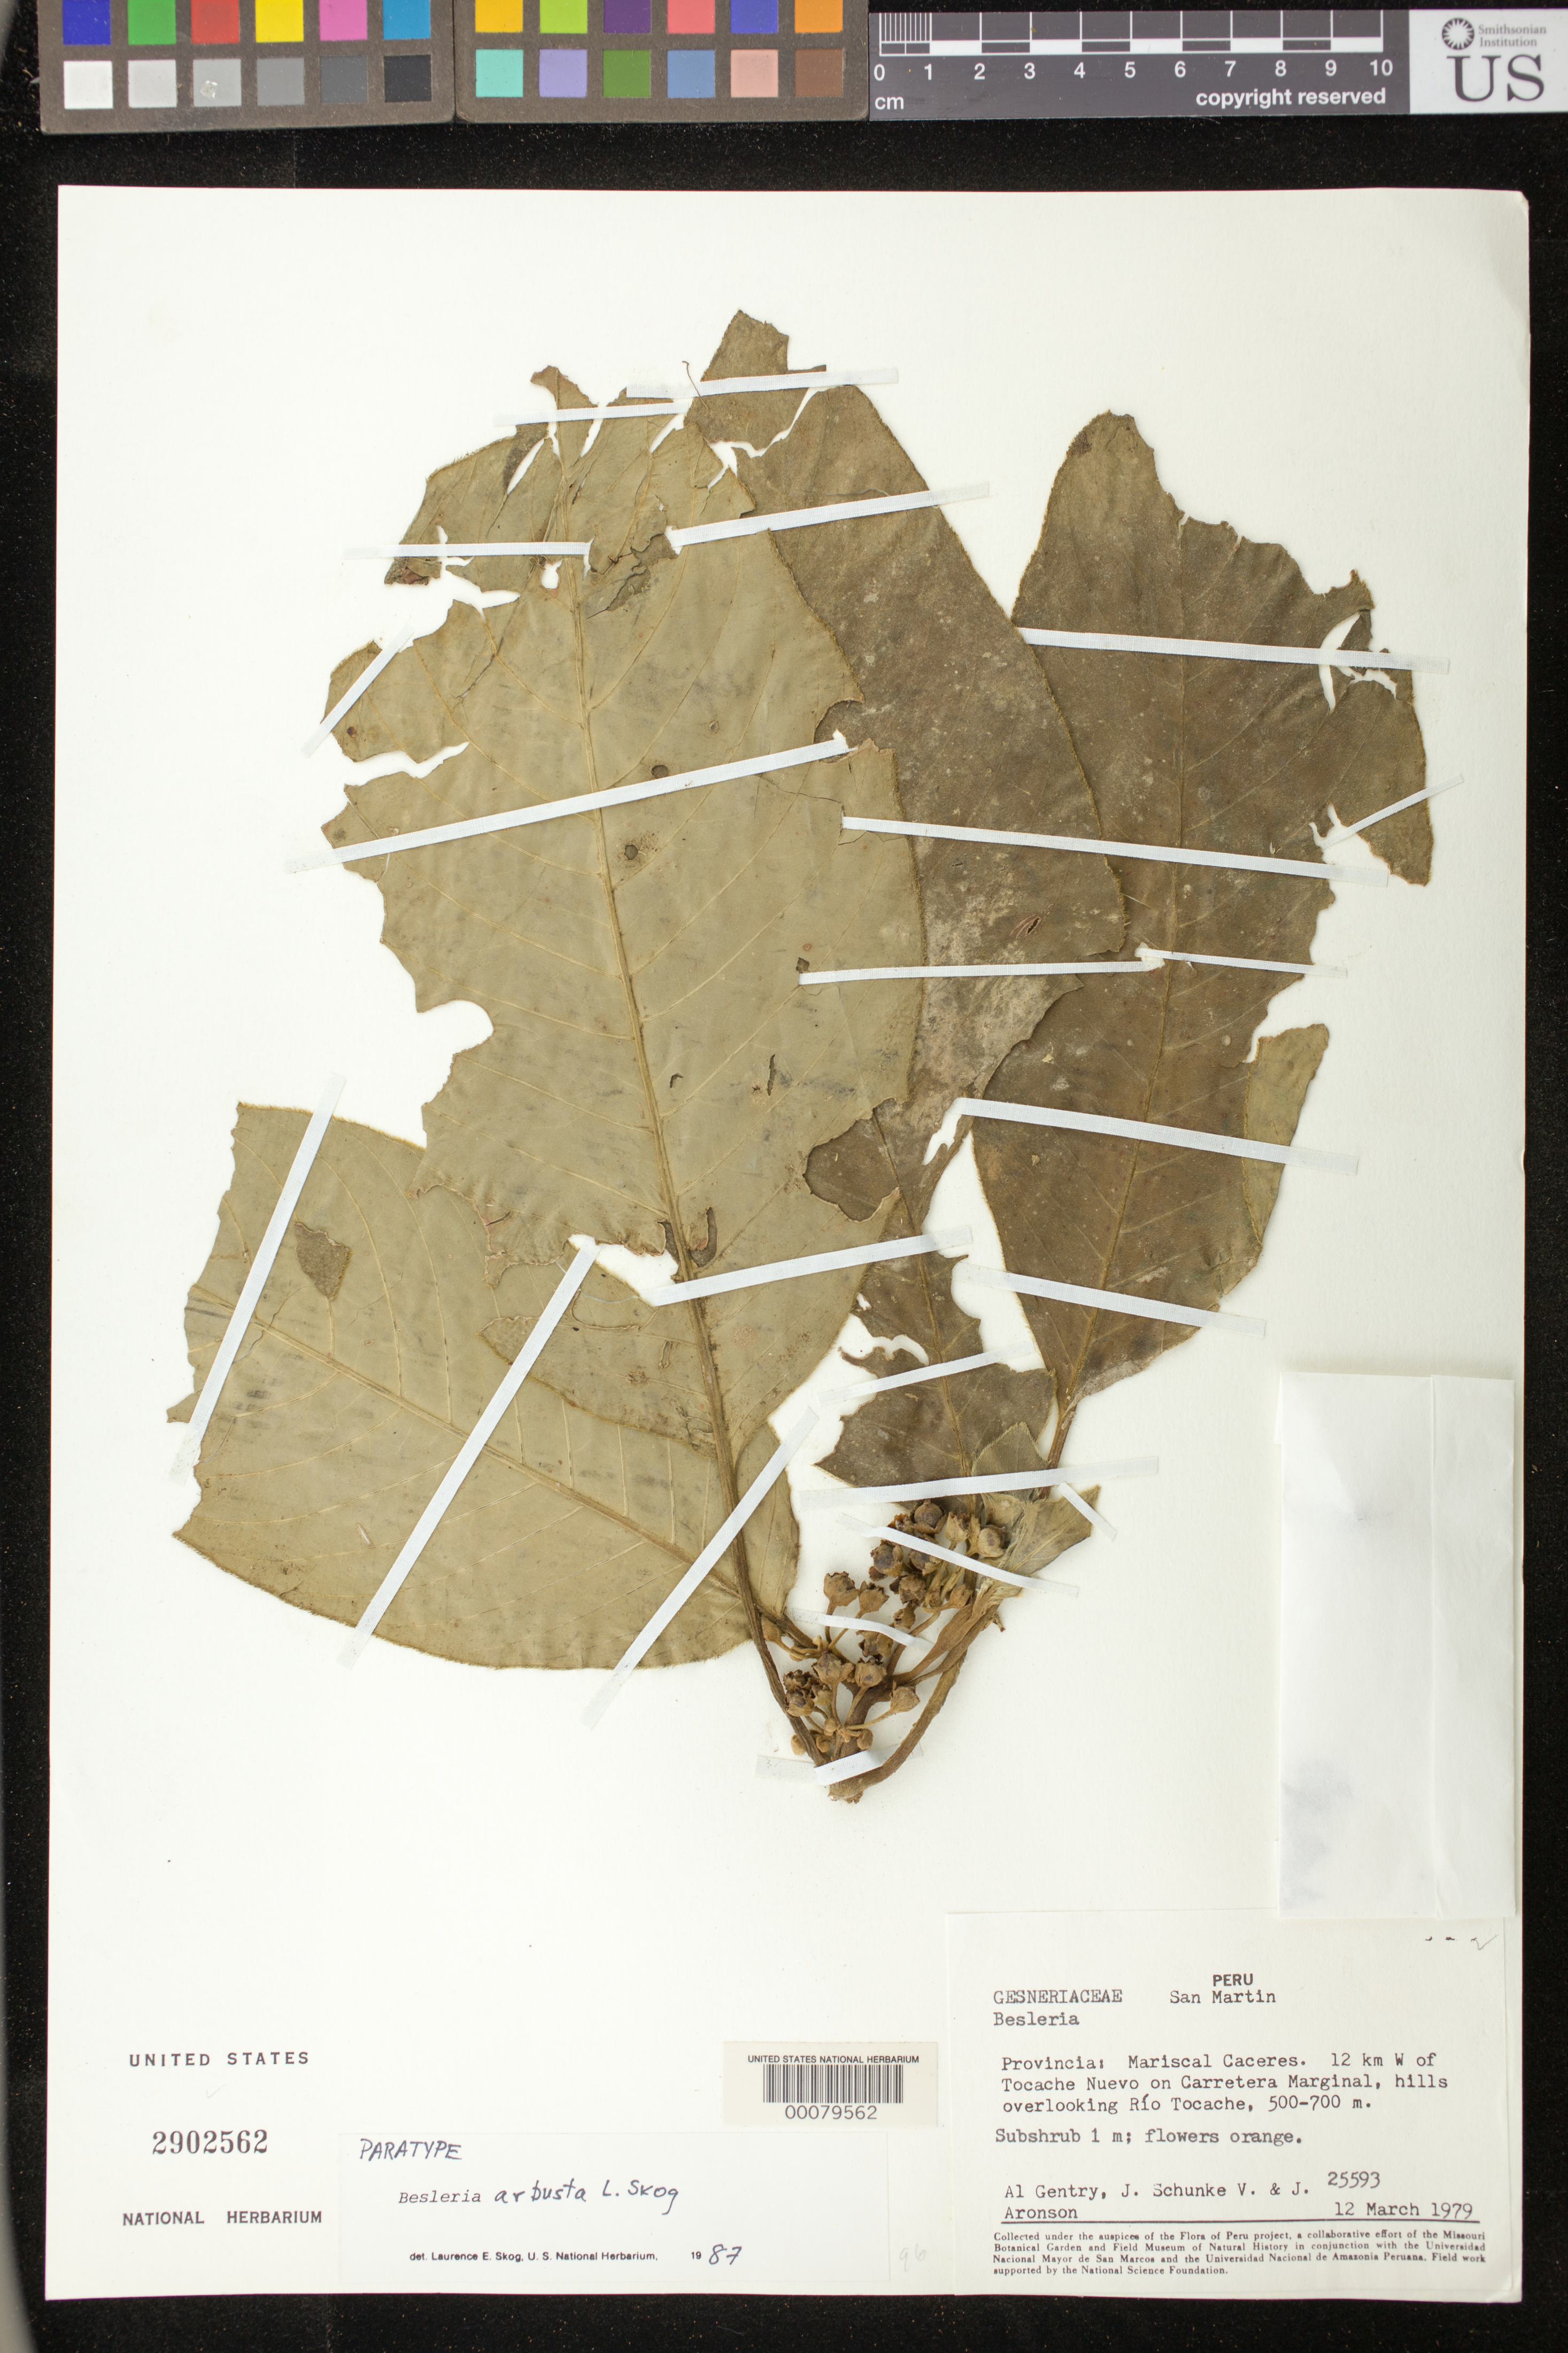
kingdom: Plantae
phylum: Tracheophyta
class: Magnoliopsida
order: Lamiales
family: Gesneriaceae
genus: Besleria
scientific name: Besleria arbusta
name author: L.E. Skog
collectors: A. H. Gentry & et al.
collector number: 25593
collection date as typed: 12 Mar 1979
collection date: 1979-03-12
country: Peru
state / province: San Martín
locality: Prov. Mariscal Caceres; 12 km W of Tocache Nuevo on carretera marginal, hills overlooking Rio Tocache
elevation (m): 500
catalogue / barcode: US 2902562